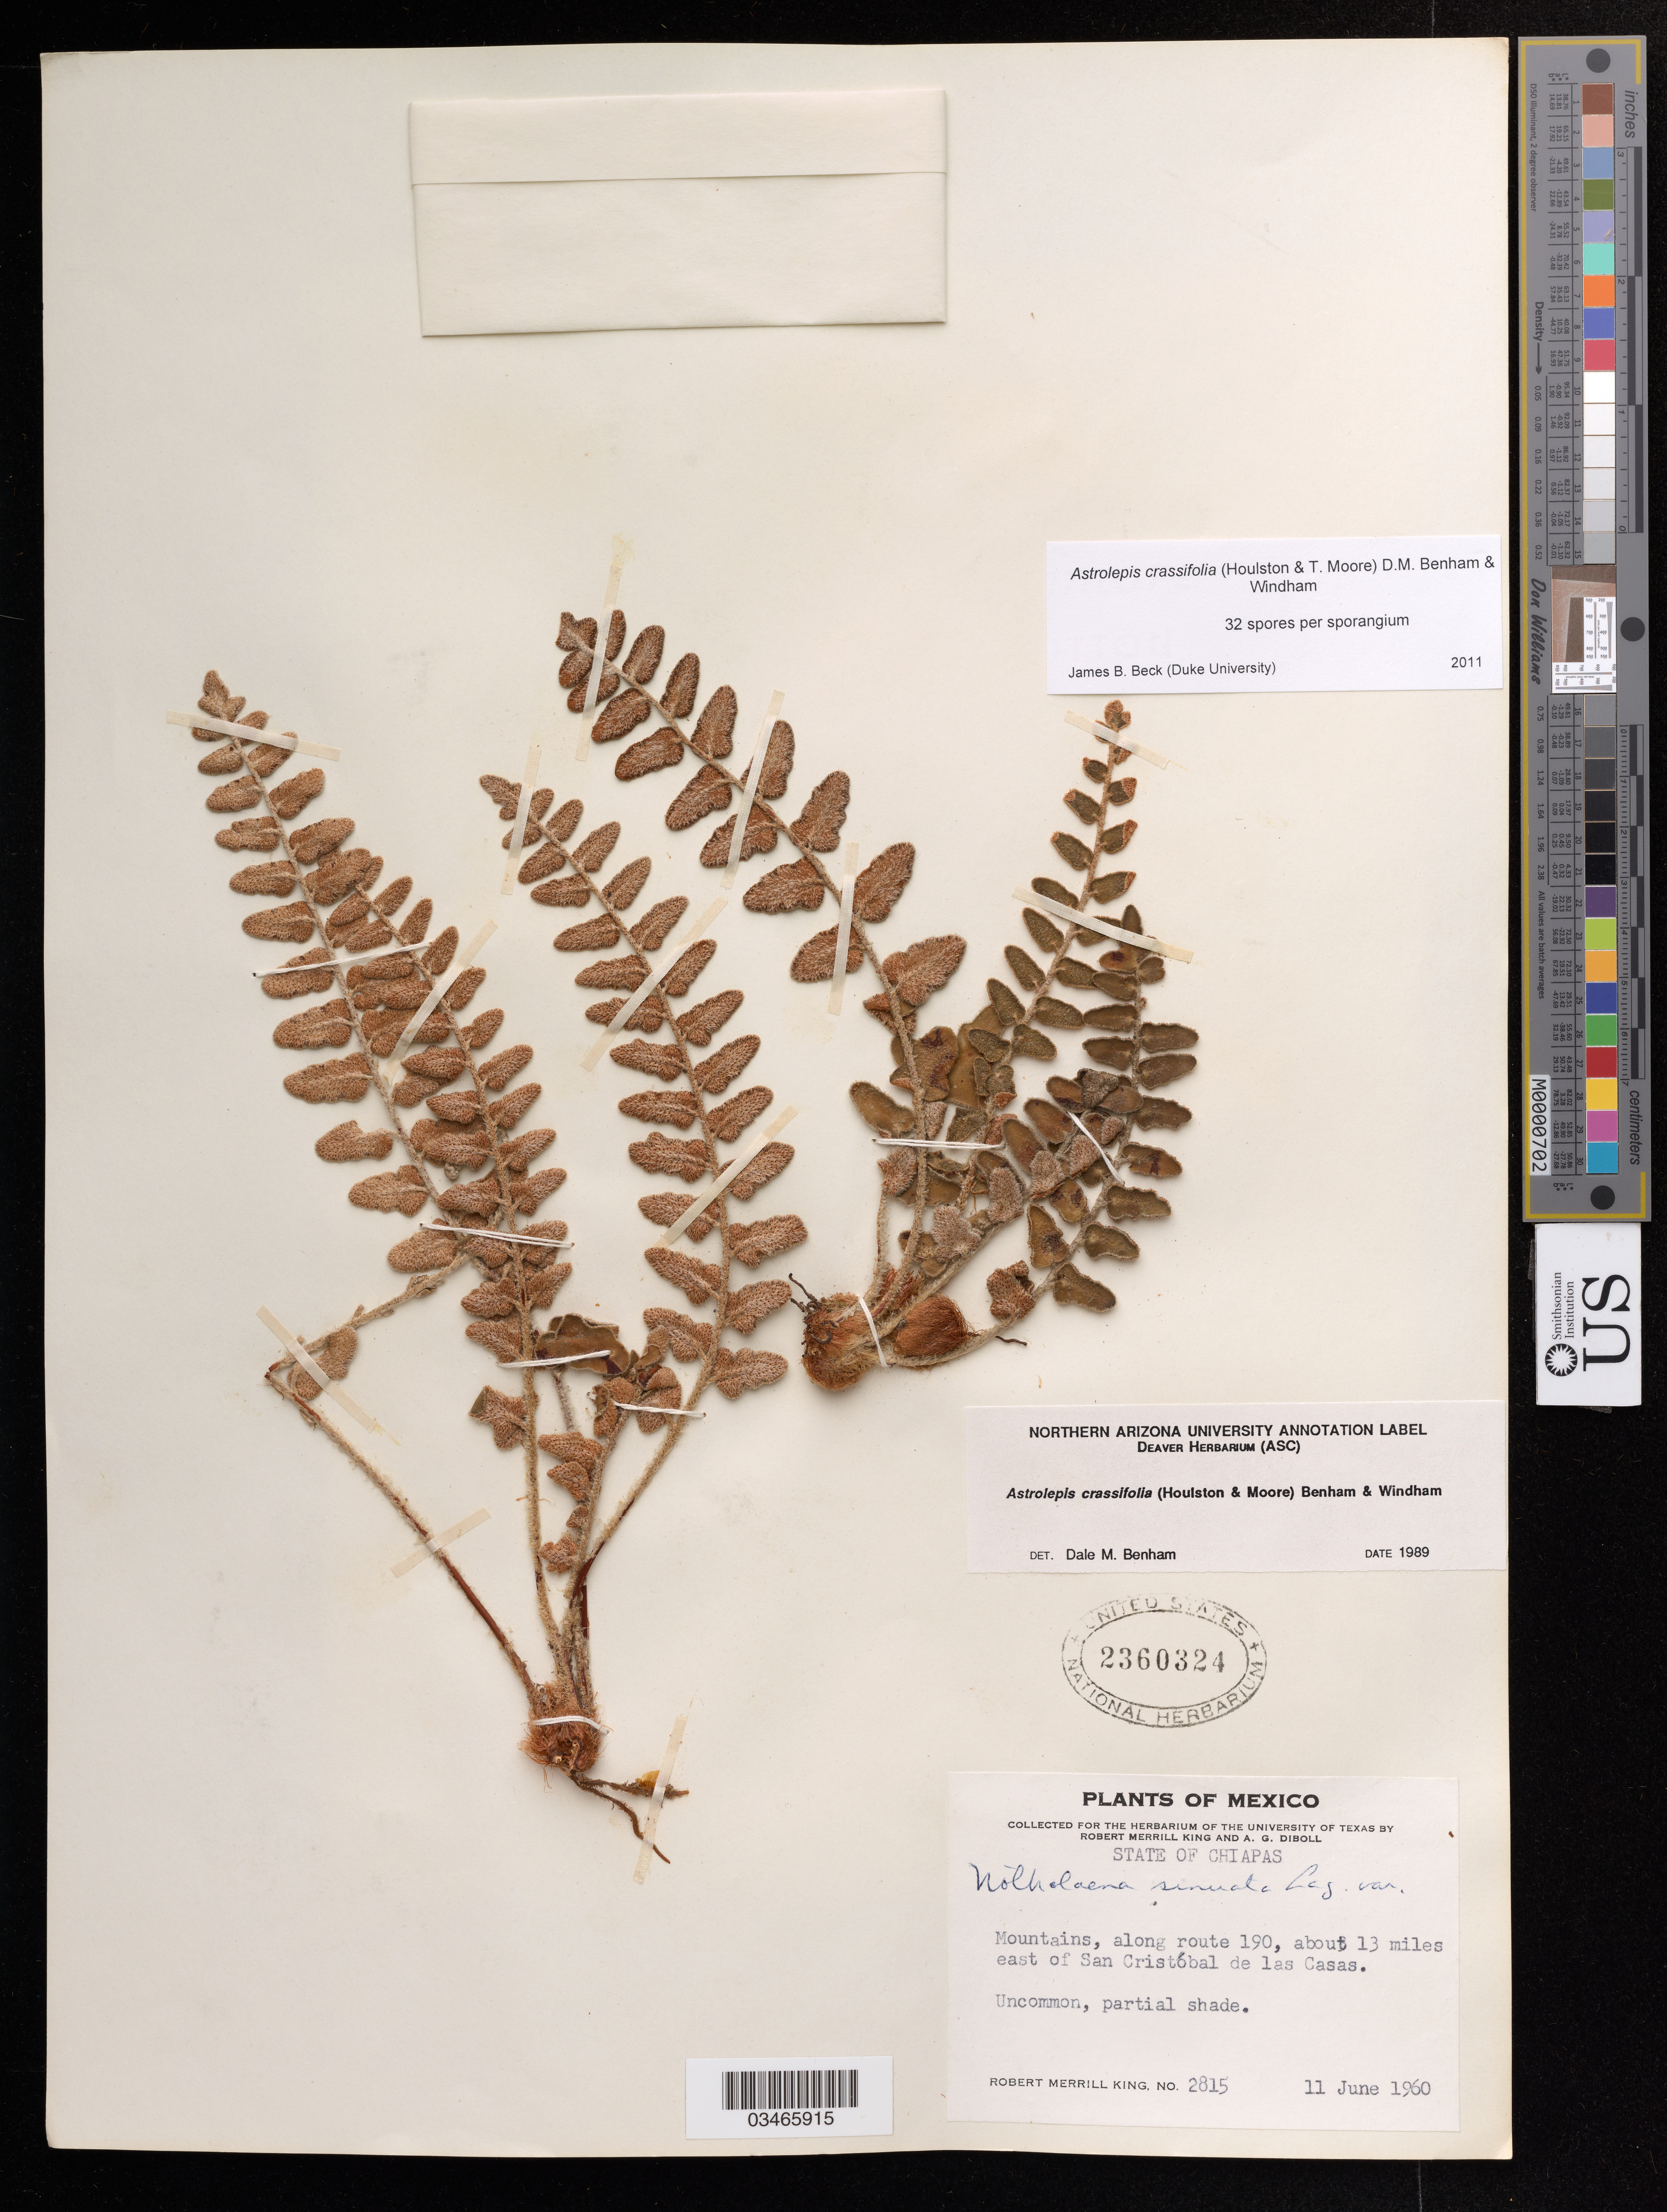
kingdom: Plantae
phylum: Tracheophyta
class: Polypodiopsida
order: Polypodiales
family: Pteridaceae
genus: Astrolepis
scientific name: Astrolepis crassifolia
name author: (Houlston & T. Moore) D.M. Benham & Windham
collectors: R. King & A. Diboll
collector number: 2815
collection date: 1960-06-11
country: Mexico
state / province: Chiapas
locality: Mountains, along route 190, about 13 miles east of San Cristóbal de las Casas.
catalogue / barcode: US 2360324